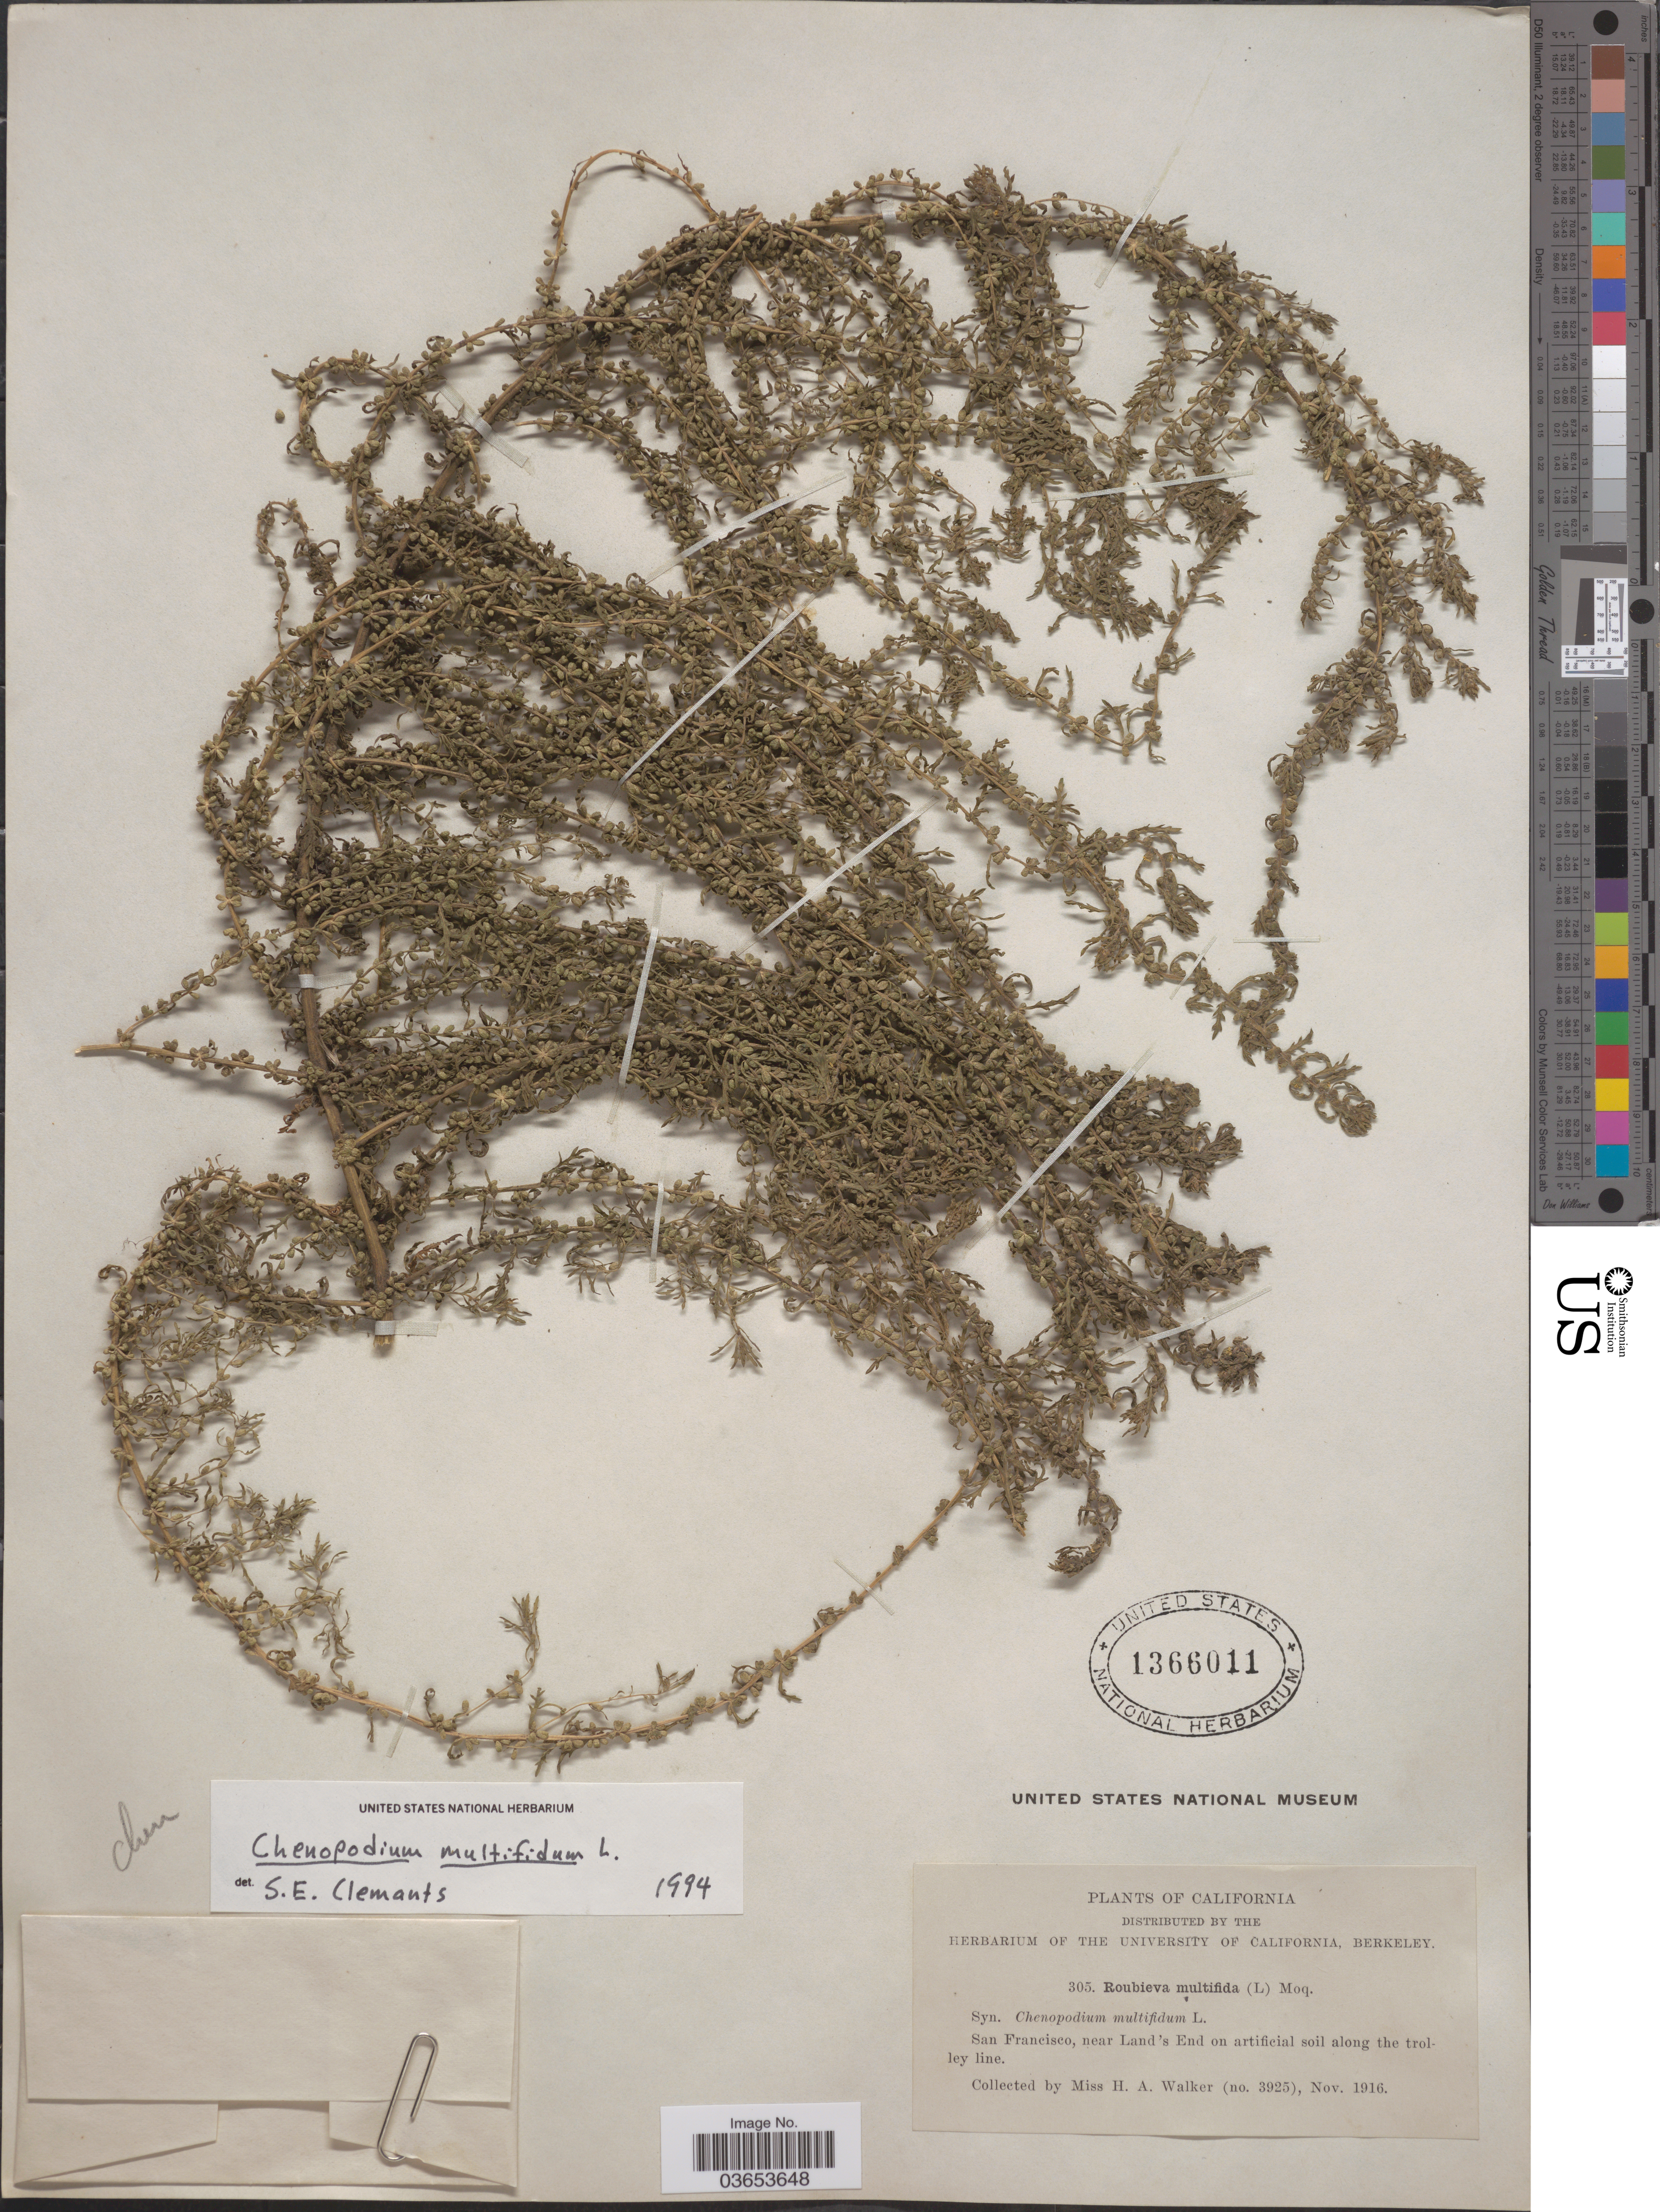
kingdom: Plantae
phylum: Tracheophyta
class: Magnoliopsida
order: Caryophyllales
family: Amaranthaceae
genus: Chenopodium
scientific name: Chenopodium multifidum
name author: L.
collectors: H. Walker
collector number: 3925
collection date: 1916-11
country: United States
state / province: California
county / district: San Francisco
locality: San Francisco, near Land's End.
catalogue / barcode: US 1366011